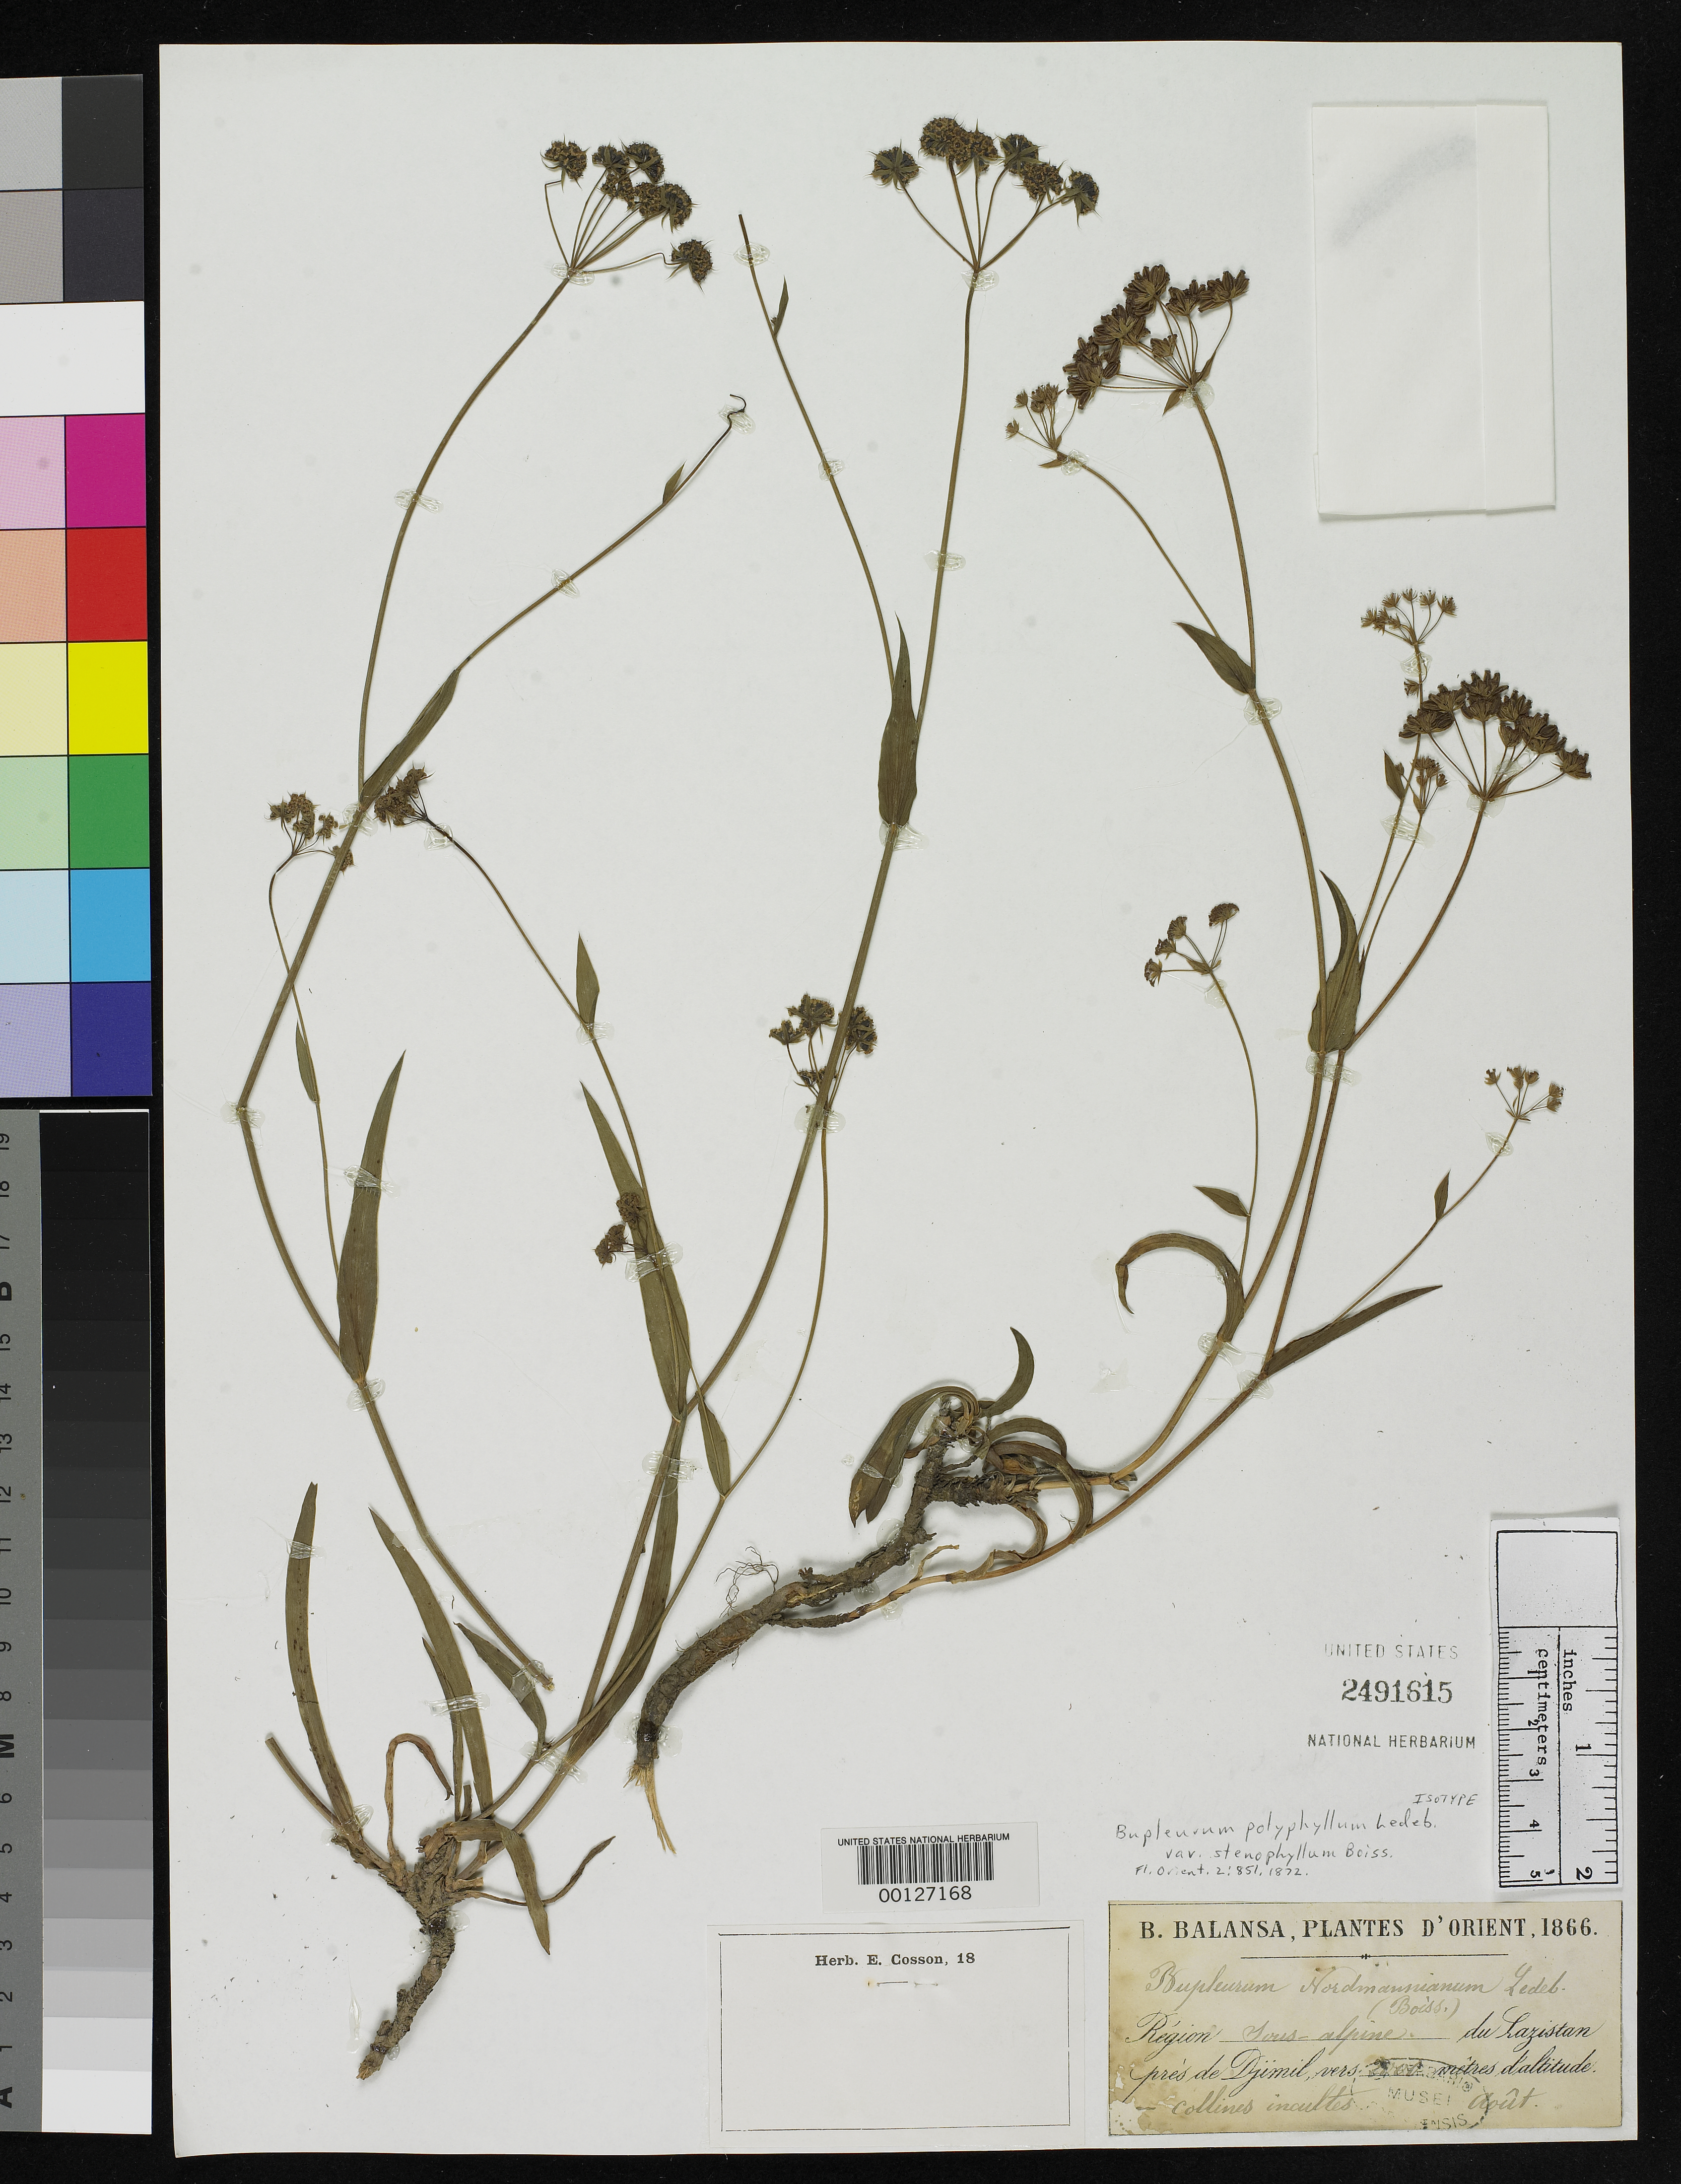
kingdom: Plantae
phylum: Tracheophyta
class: Magnoliopsida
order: Apiales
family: Apiaceae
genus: Bupleurum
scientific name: Bupleurum polyphyllum var. stenophylla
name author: Boiss.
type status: Isotype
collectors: B. Balansa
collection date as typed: Aug 1866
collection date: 1866-08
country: Turkey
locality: Lazistan, Djimil; alt. 6000 ft.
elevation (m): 1829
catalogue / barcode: US 2491615